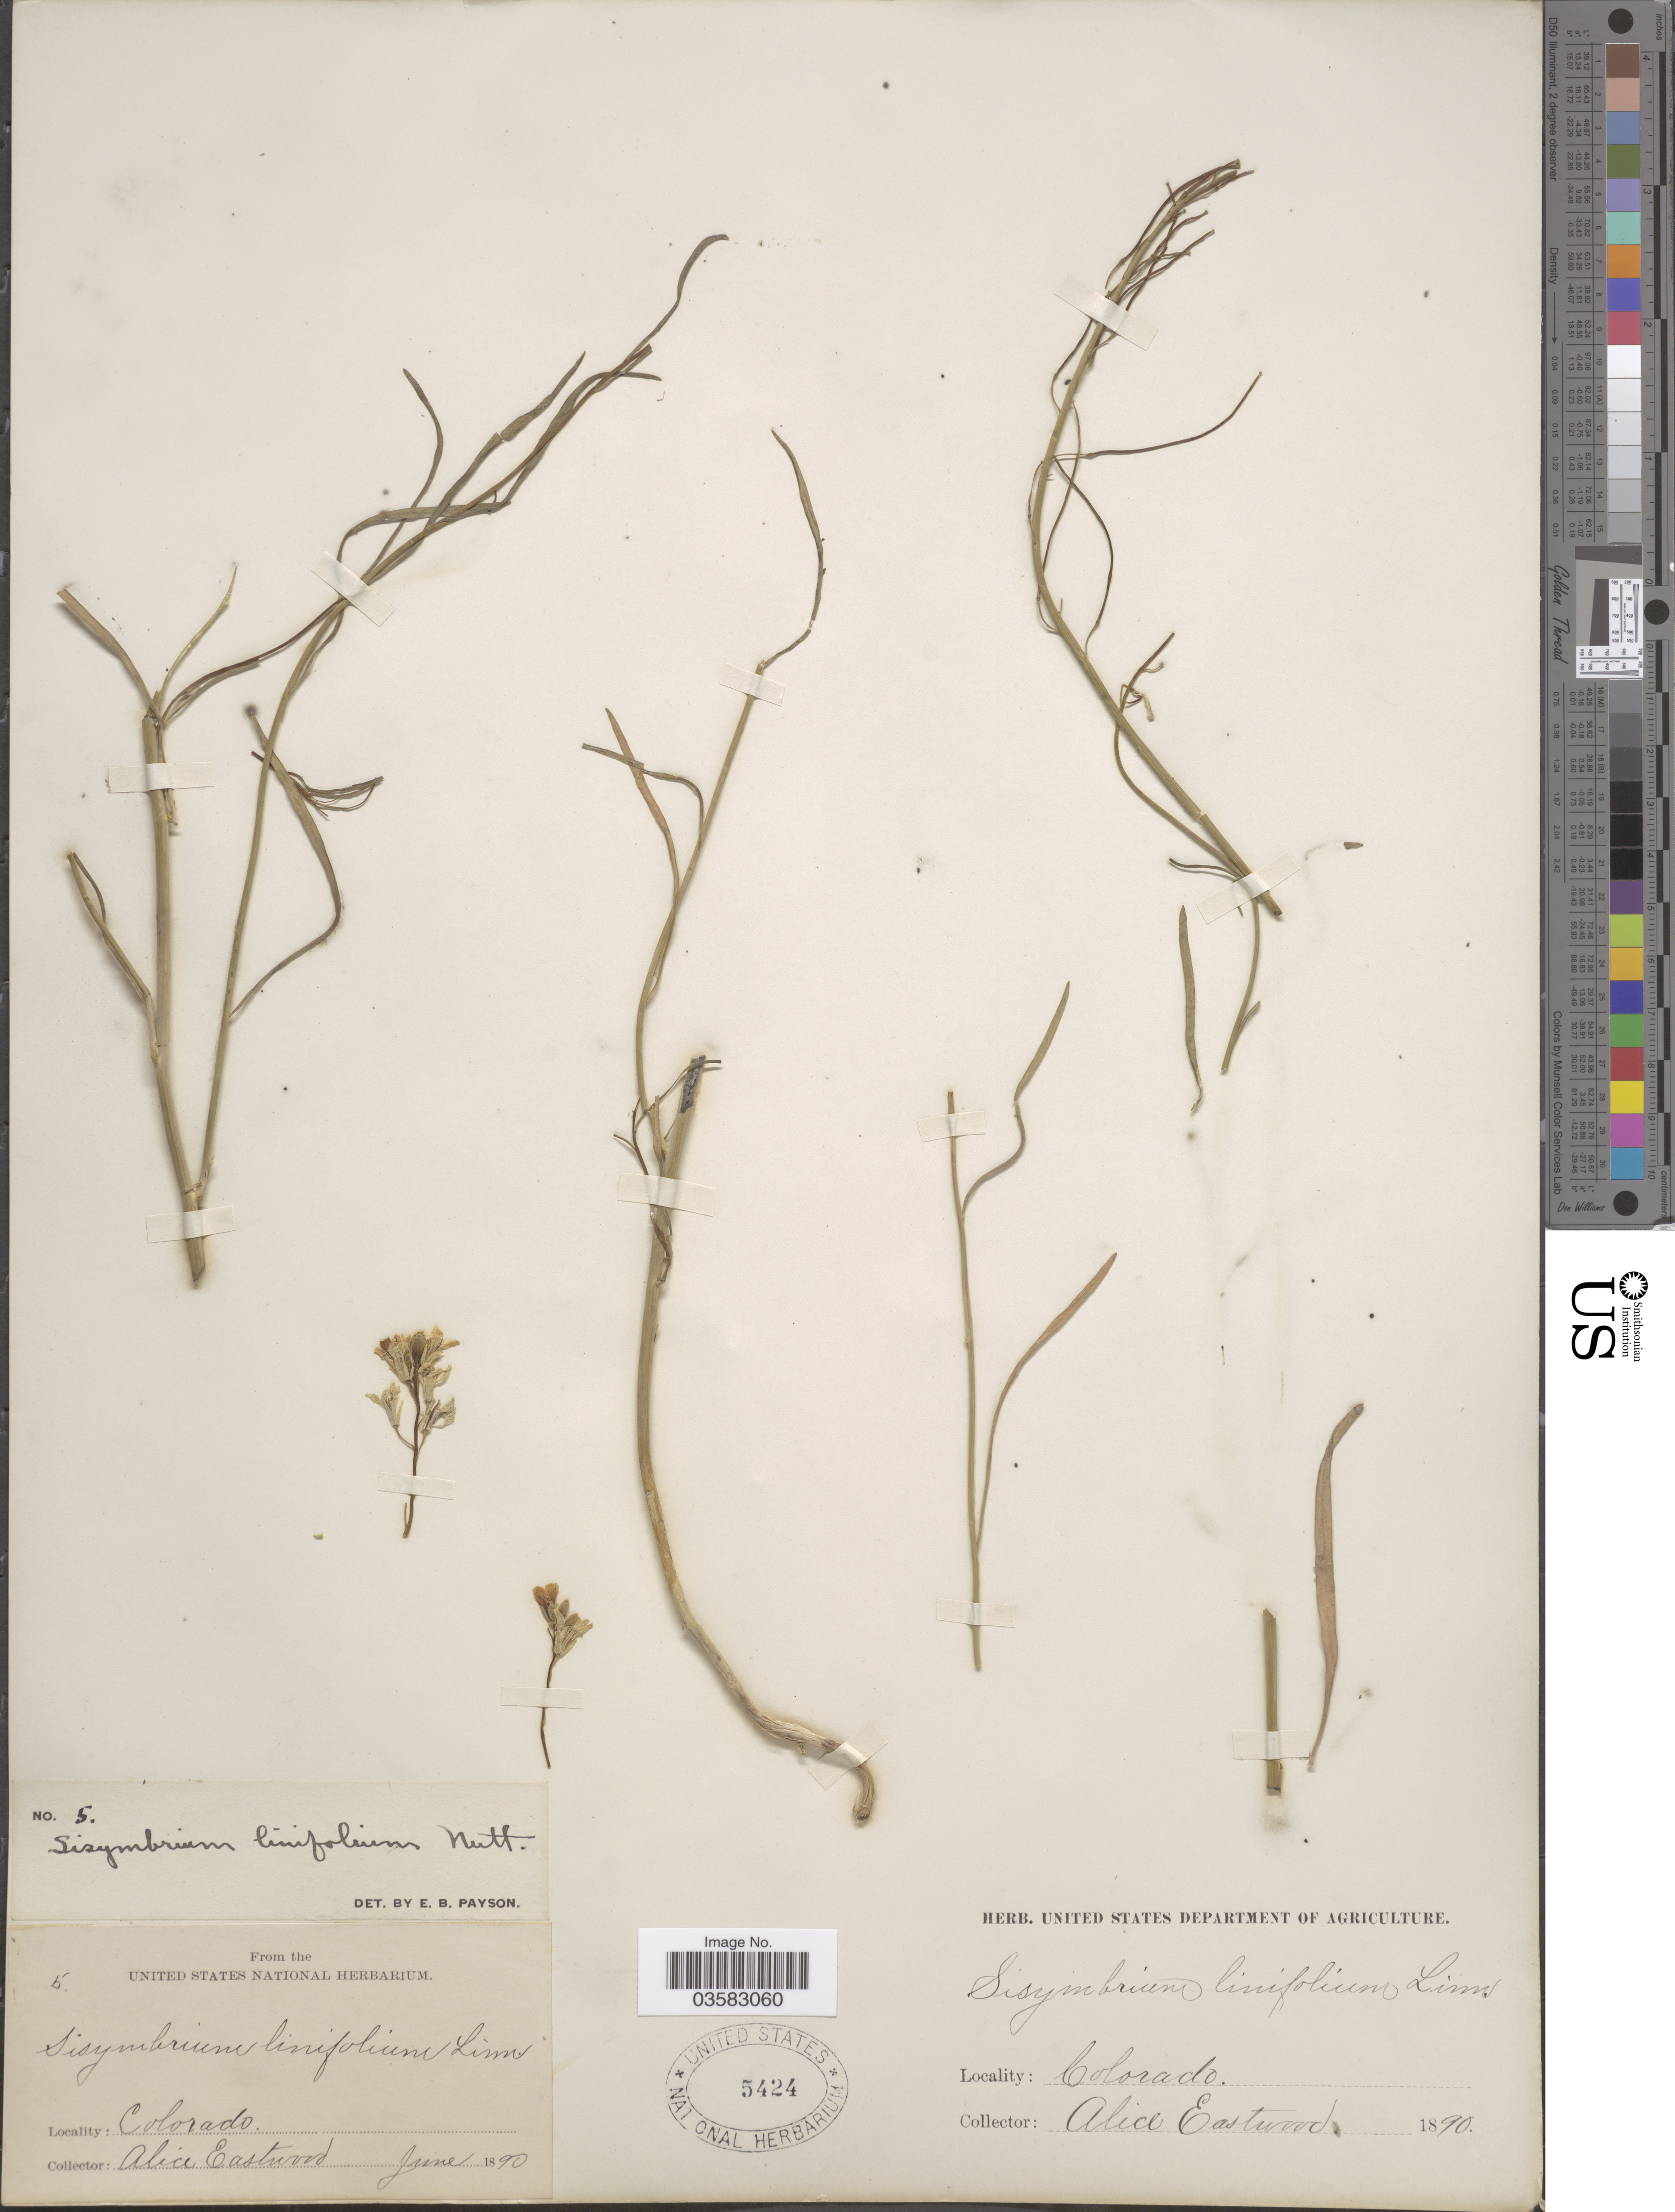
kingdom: Plantae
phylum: Tracheophyta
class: Magnoliopsida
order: Brassicales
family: Brassicaceae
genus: Sisymbrium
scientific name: Sisymbrium linifolium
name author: (Nutt.) Nutt. ex Torr. & A. Gray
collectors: A. Eastwood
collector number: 5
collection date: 1890-06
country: United States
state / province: Colorado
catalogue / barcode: US 5424